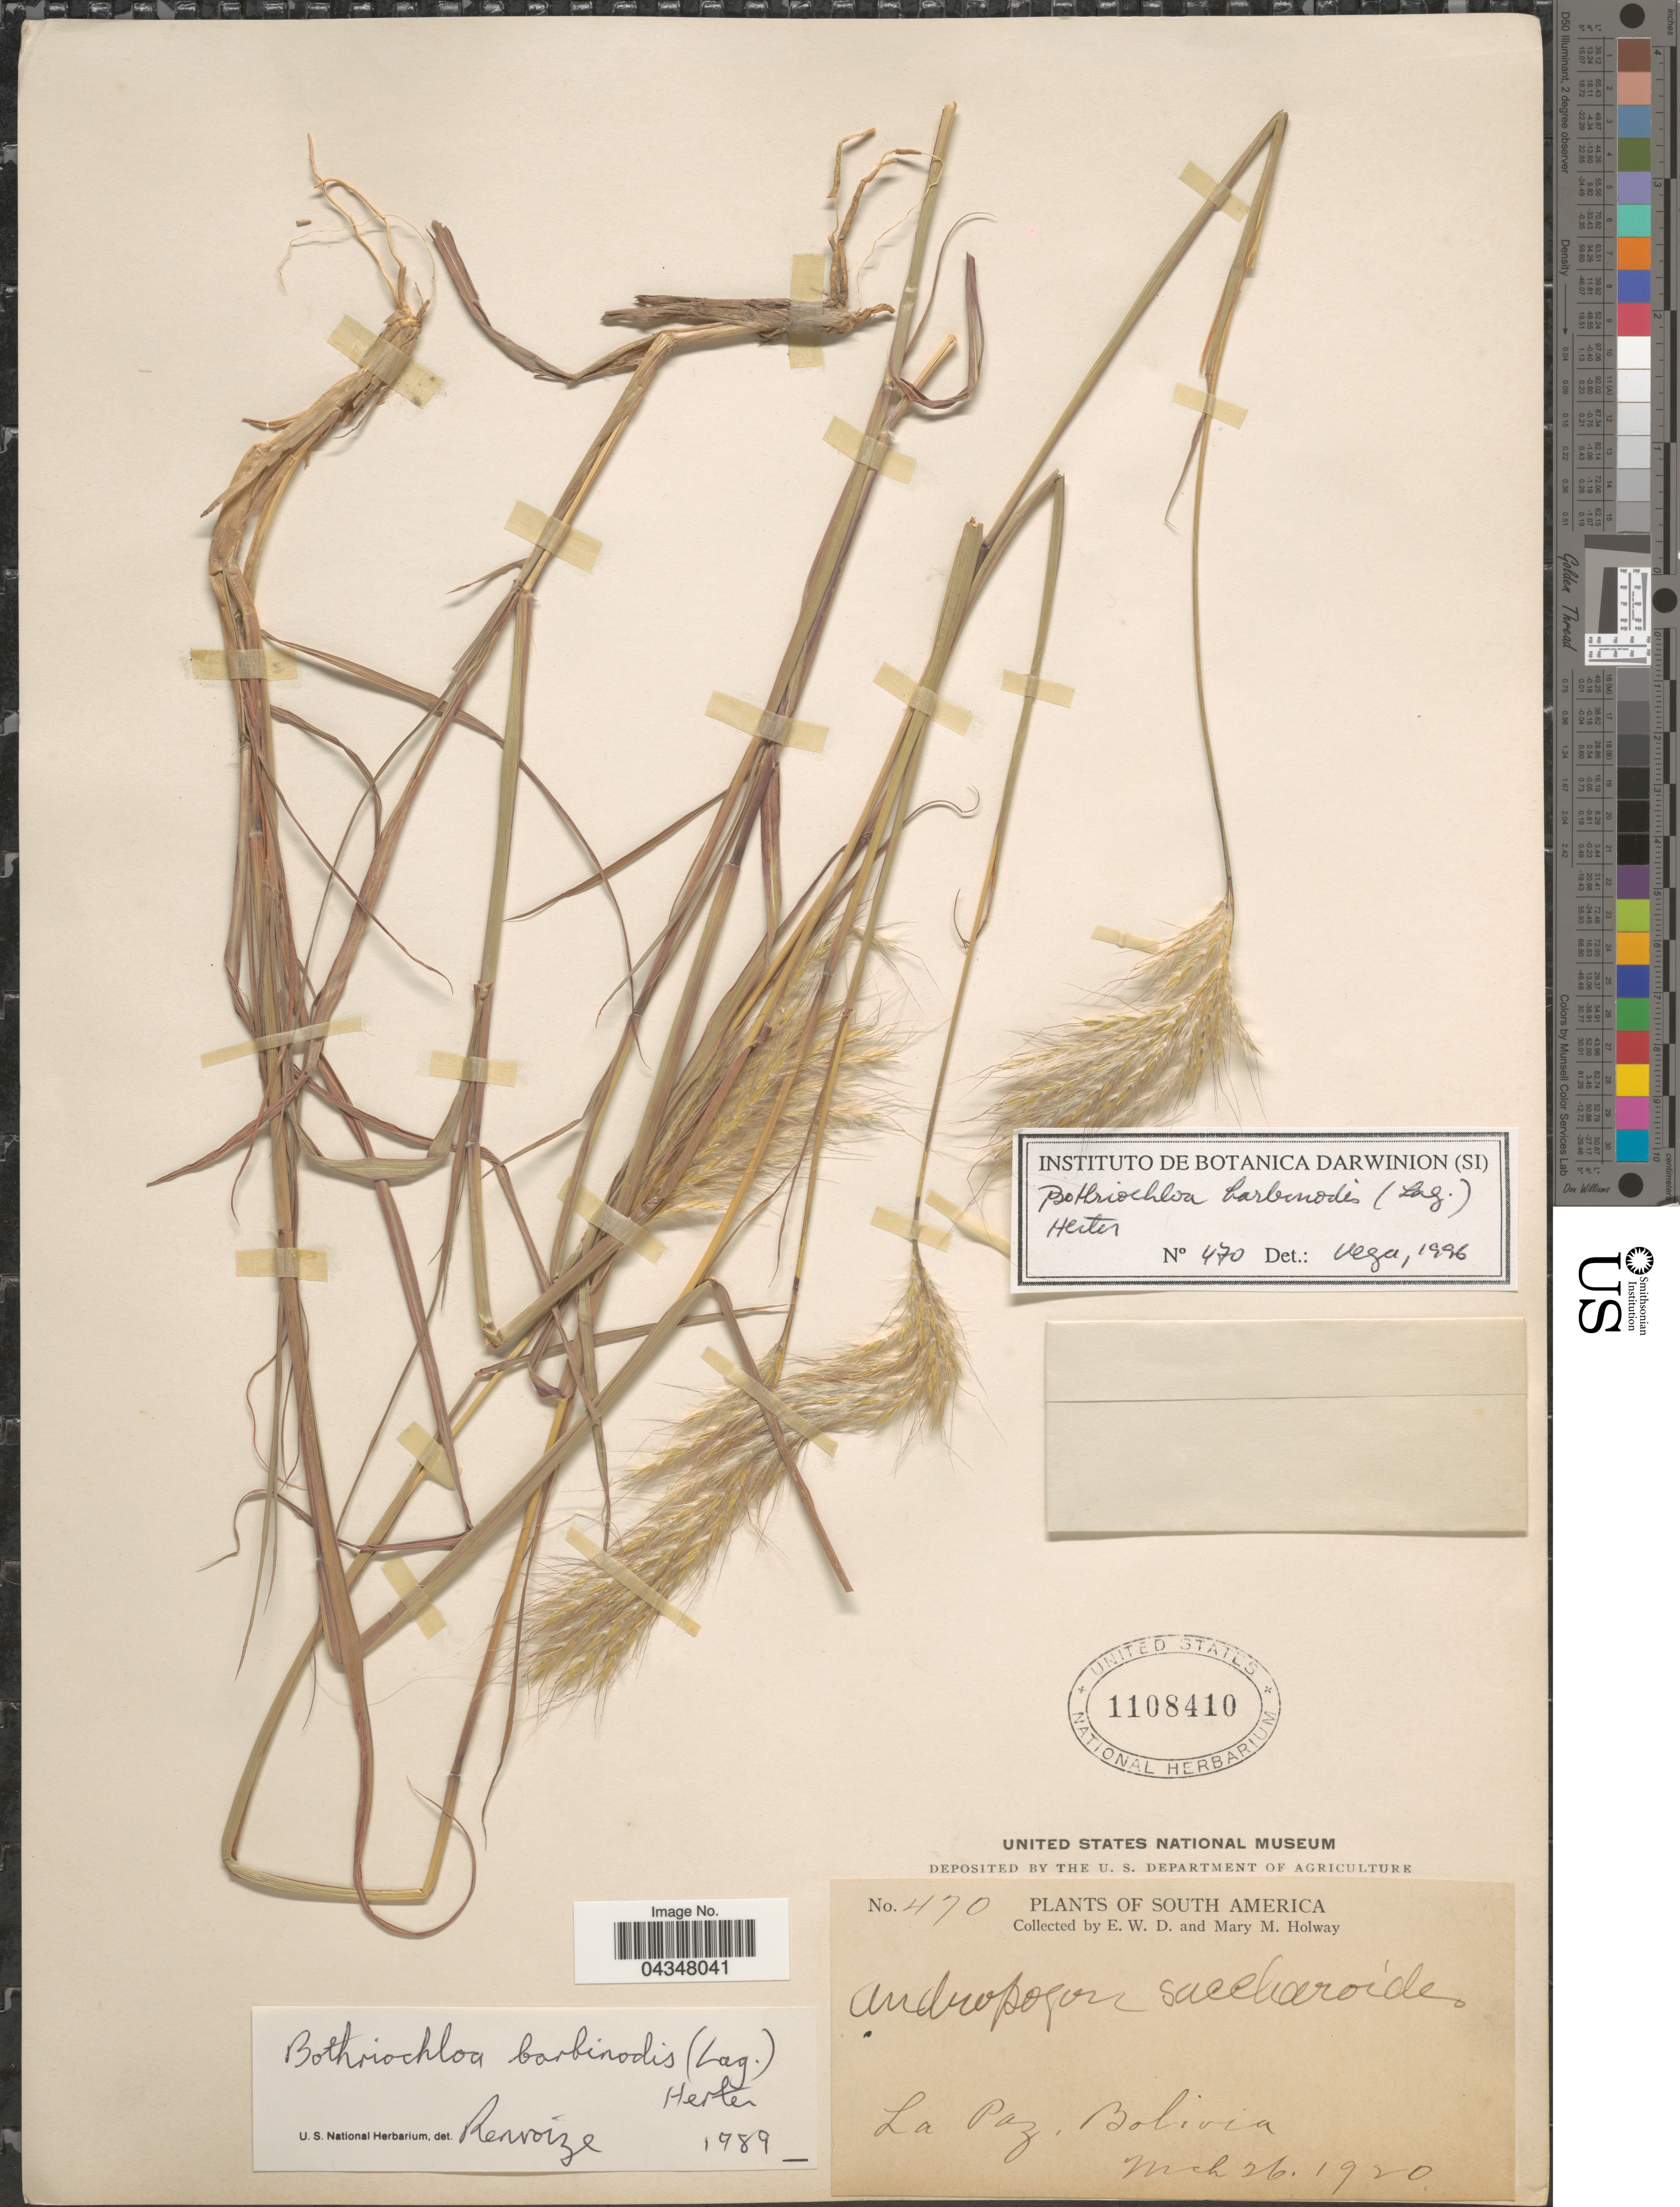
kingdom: Plantae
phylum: Tracheophyta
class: Liliopsida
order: Poales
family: Poaceae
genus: Bothriochloa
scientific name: Bothriochloa barbinodis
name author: (Lag.) Herter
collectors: E. W. D. Holway & M. M. Holway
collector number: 470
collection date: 1920-03-26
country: Bolivia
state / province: La Paz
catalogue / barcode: US 1108410